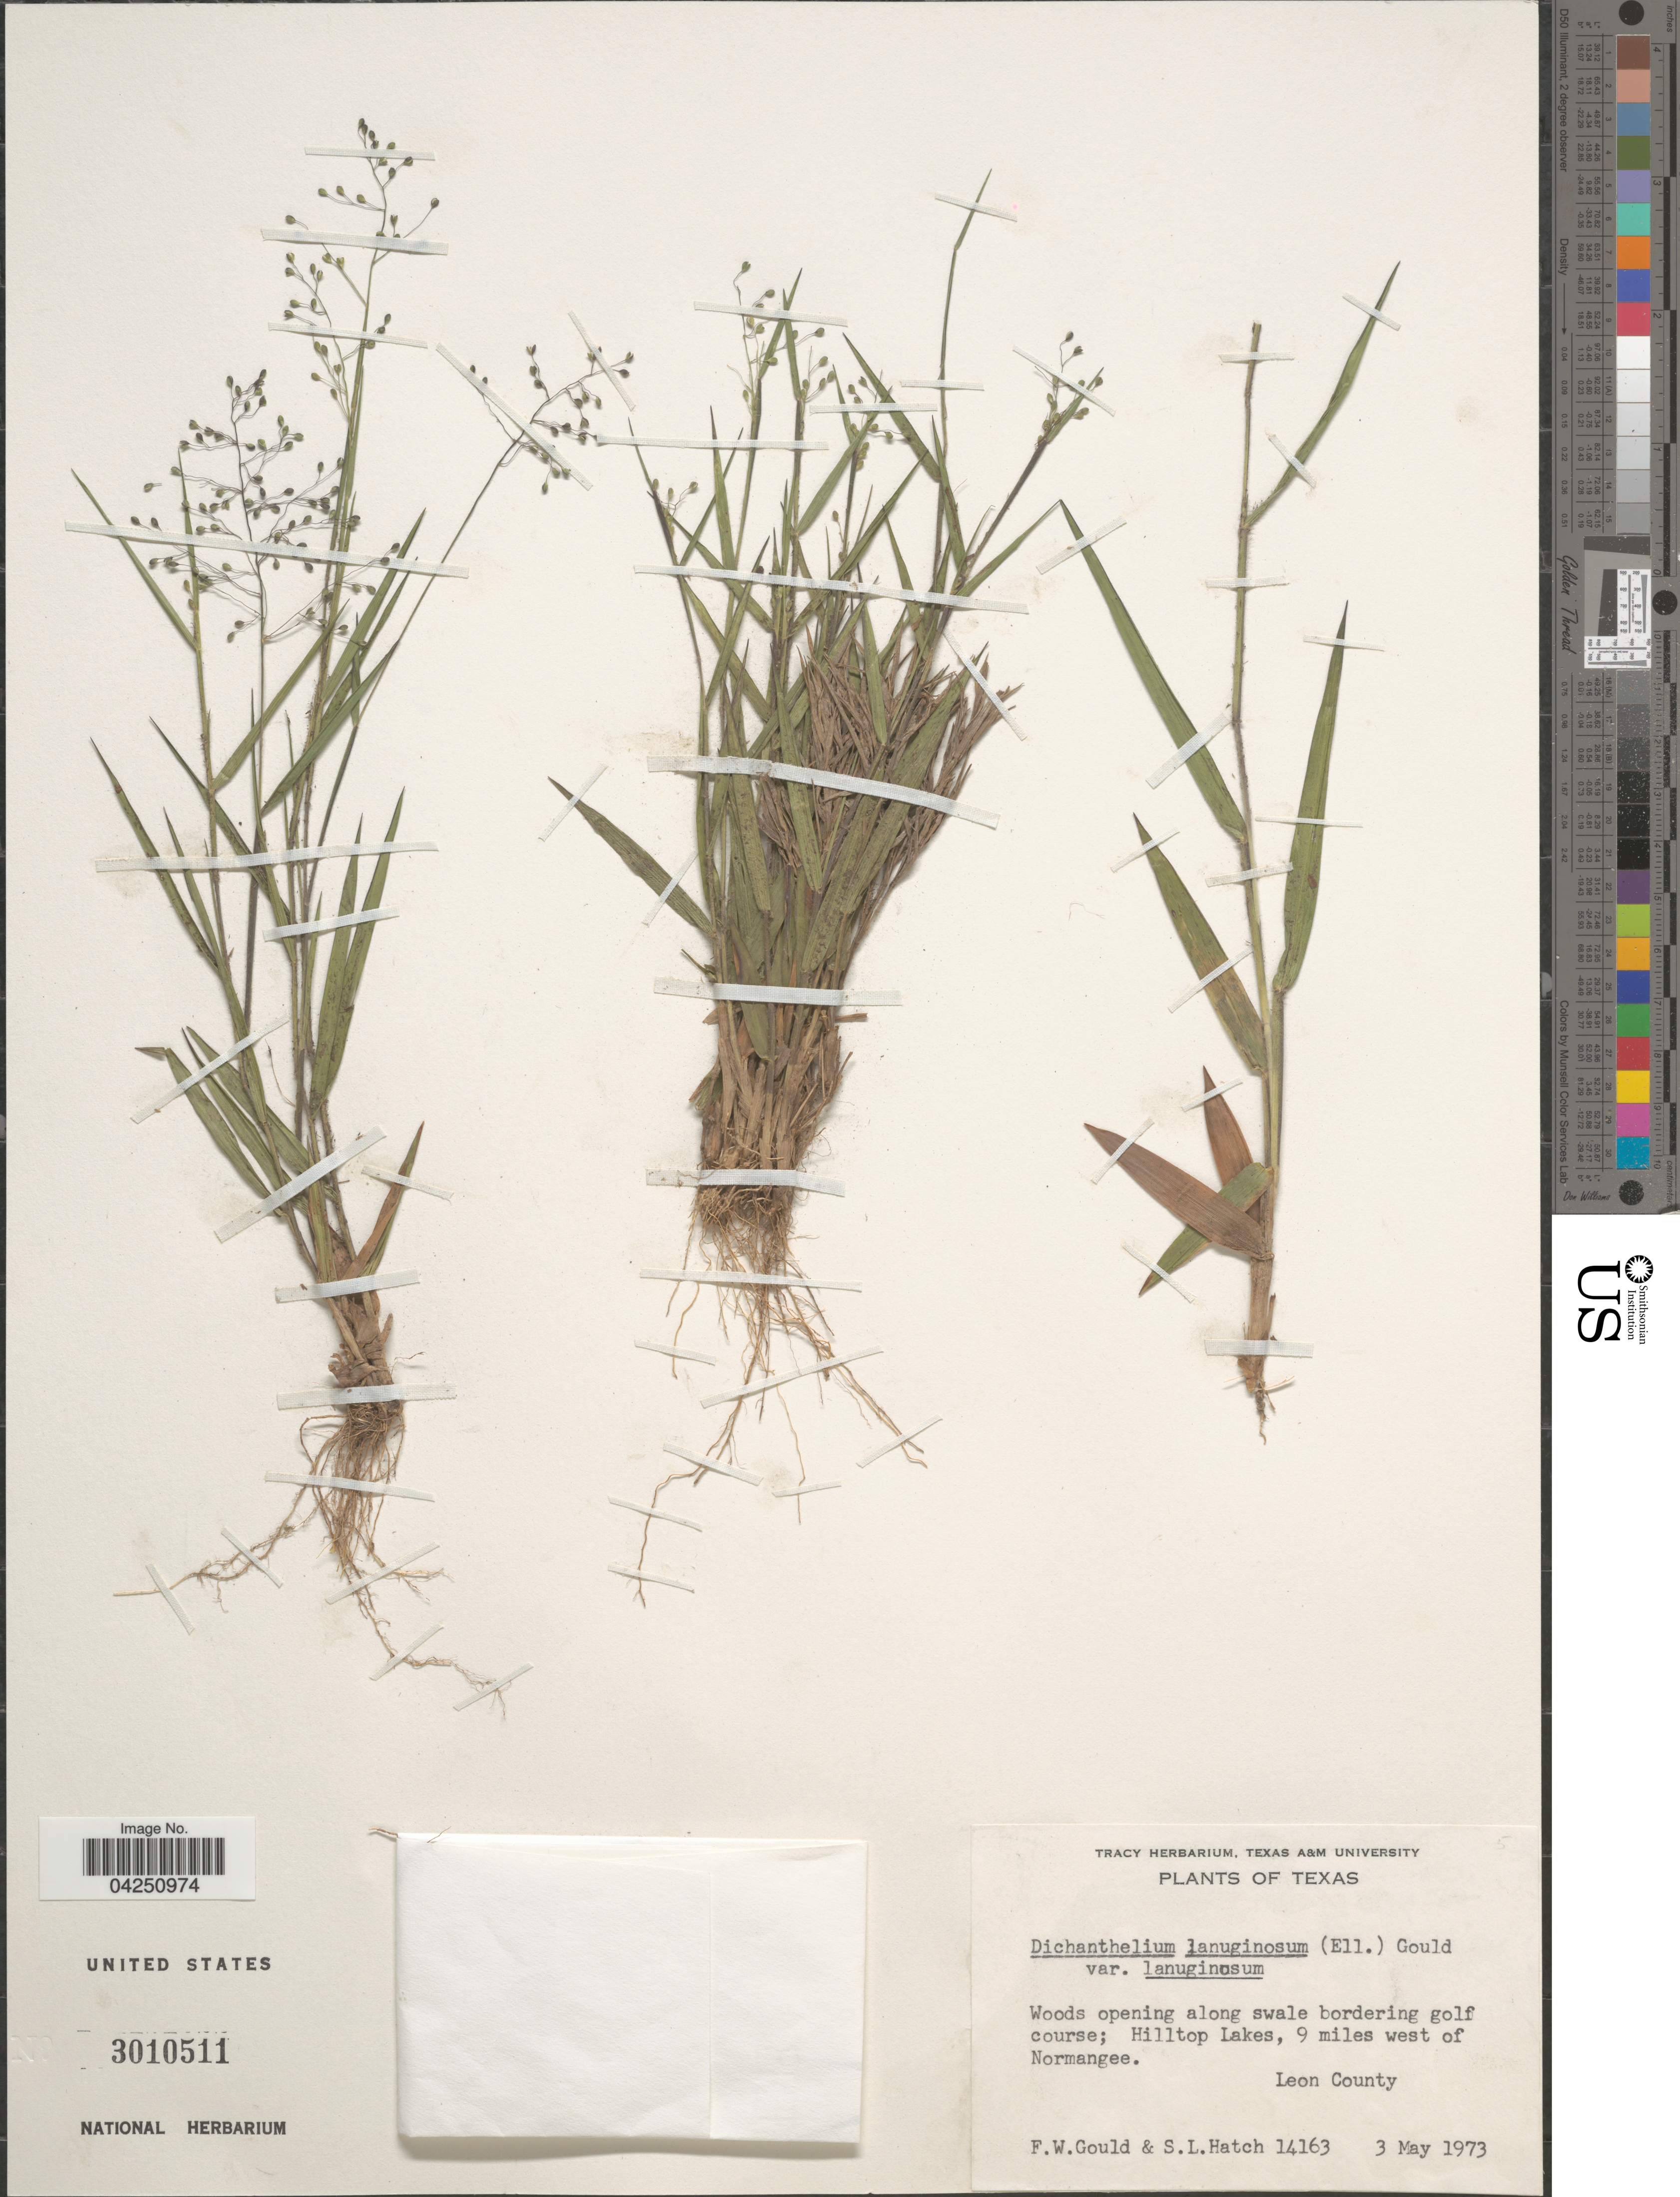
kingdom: Plantae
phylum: Tracheophyta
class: Liliopsida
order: Poales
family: Poaceae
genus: Dichanthelium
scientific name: Dichanthelium acuminatum var. acuminatum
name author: (Sw.) Gould & C.A. Clark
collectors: F. W. Gould & S. Hatch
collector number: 14163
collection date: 1973-05-03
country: United States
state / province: Texas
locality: Woods opening along swale bordering golf course; Hilltop Lakes, 9 miles west of Normangee. Leon County.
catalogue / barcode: US 3010511